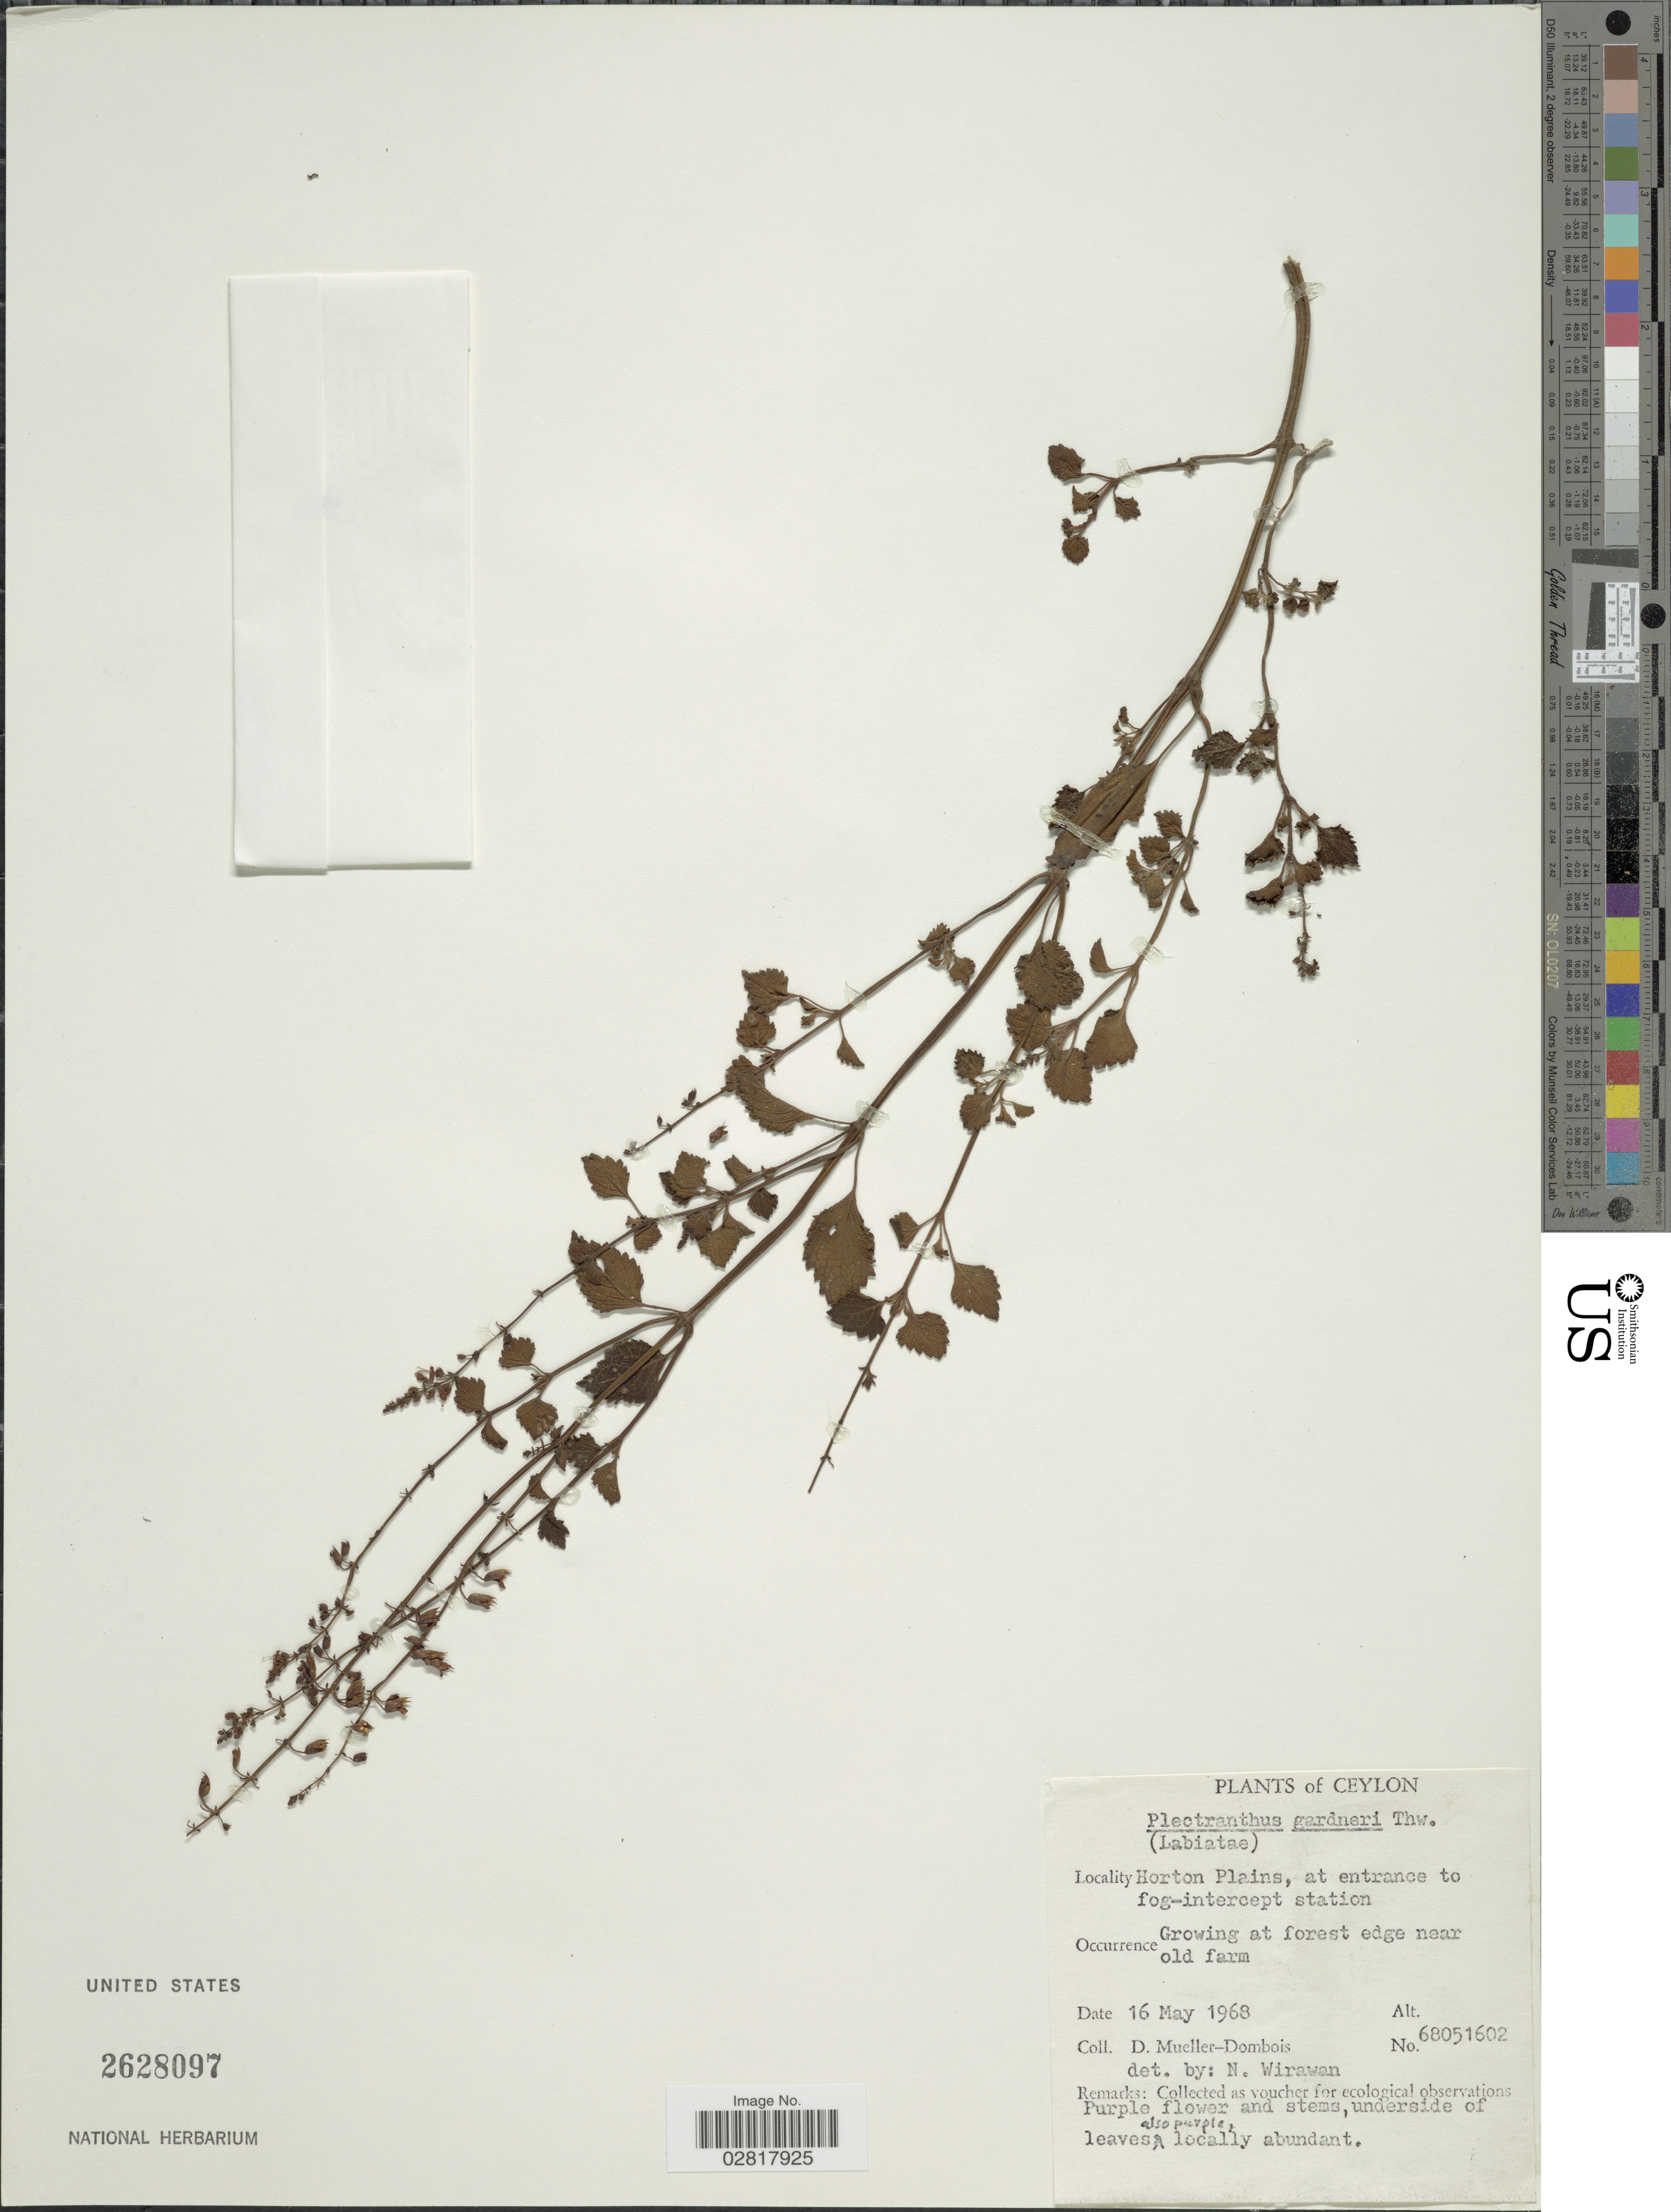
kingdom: Plantae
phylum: Tracheophyta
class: Magnoliopsida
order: Lamiales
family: Lamiaceae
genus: Plectranthus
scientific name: Plectranthus gardneri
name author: Thwaites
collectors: D. Mueller-Dombois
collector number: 68051602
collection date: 1968-05-16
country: Sri Lanka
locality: Ceylon. Horton Plains, at entrance to fog- intercept station.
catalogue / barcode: US 2628097